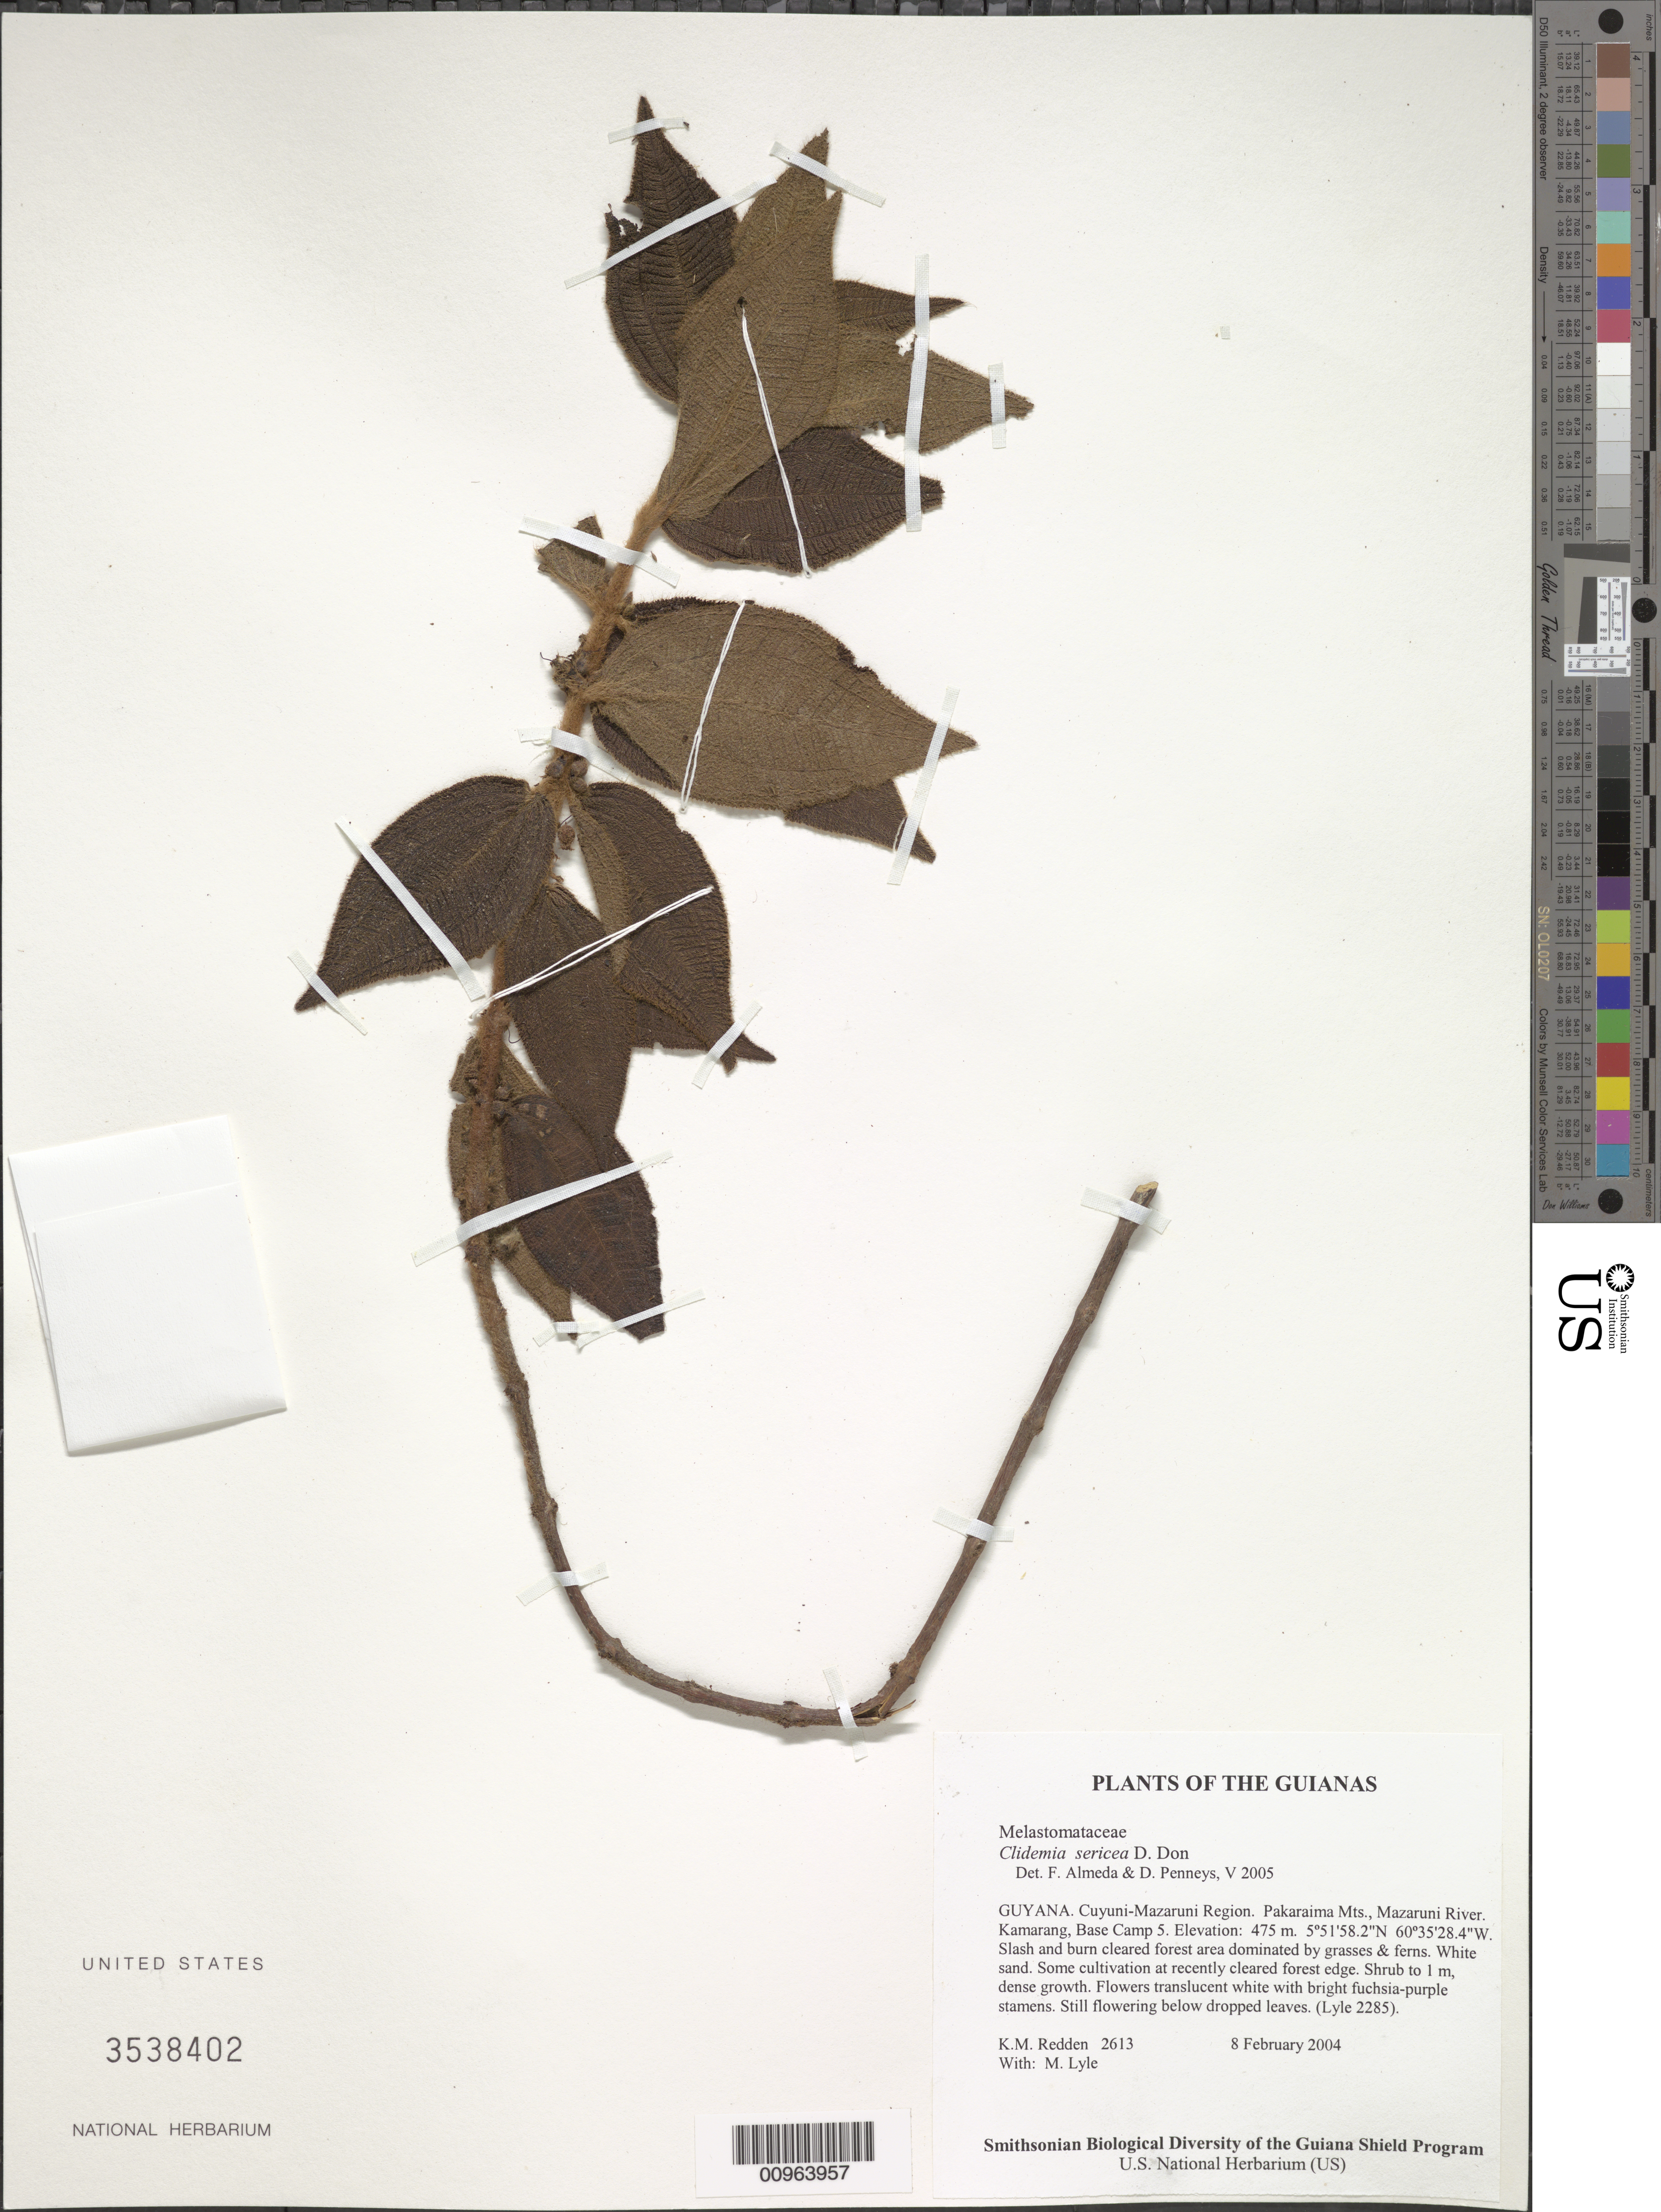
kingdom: Plantae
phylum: Tracheophyta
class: Magnoliopsida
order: Myrtales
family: Melastomataceae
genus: Clidemia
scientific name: Clidemia sericea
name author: D. Don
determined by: Almeda, F.; Penneys, D. S.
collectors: K. M. Redden & M. Lyle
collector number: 2613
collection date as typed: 8 February 2004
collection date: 2004-02-08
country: Guyana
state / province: Cuyuni-Mazaruni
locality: Pakaraima Mts., Mazaruni River. Kamarang, Base Camp 5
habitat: Slash and burn cleared forest area dominated by grasses & ferns. White sand. Some cultivation at recently cleared forest edge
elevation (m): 475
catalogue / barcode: US 3538402